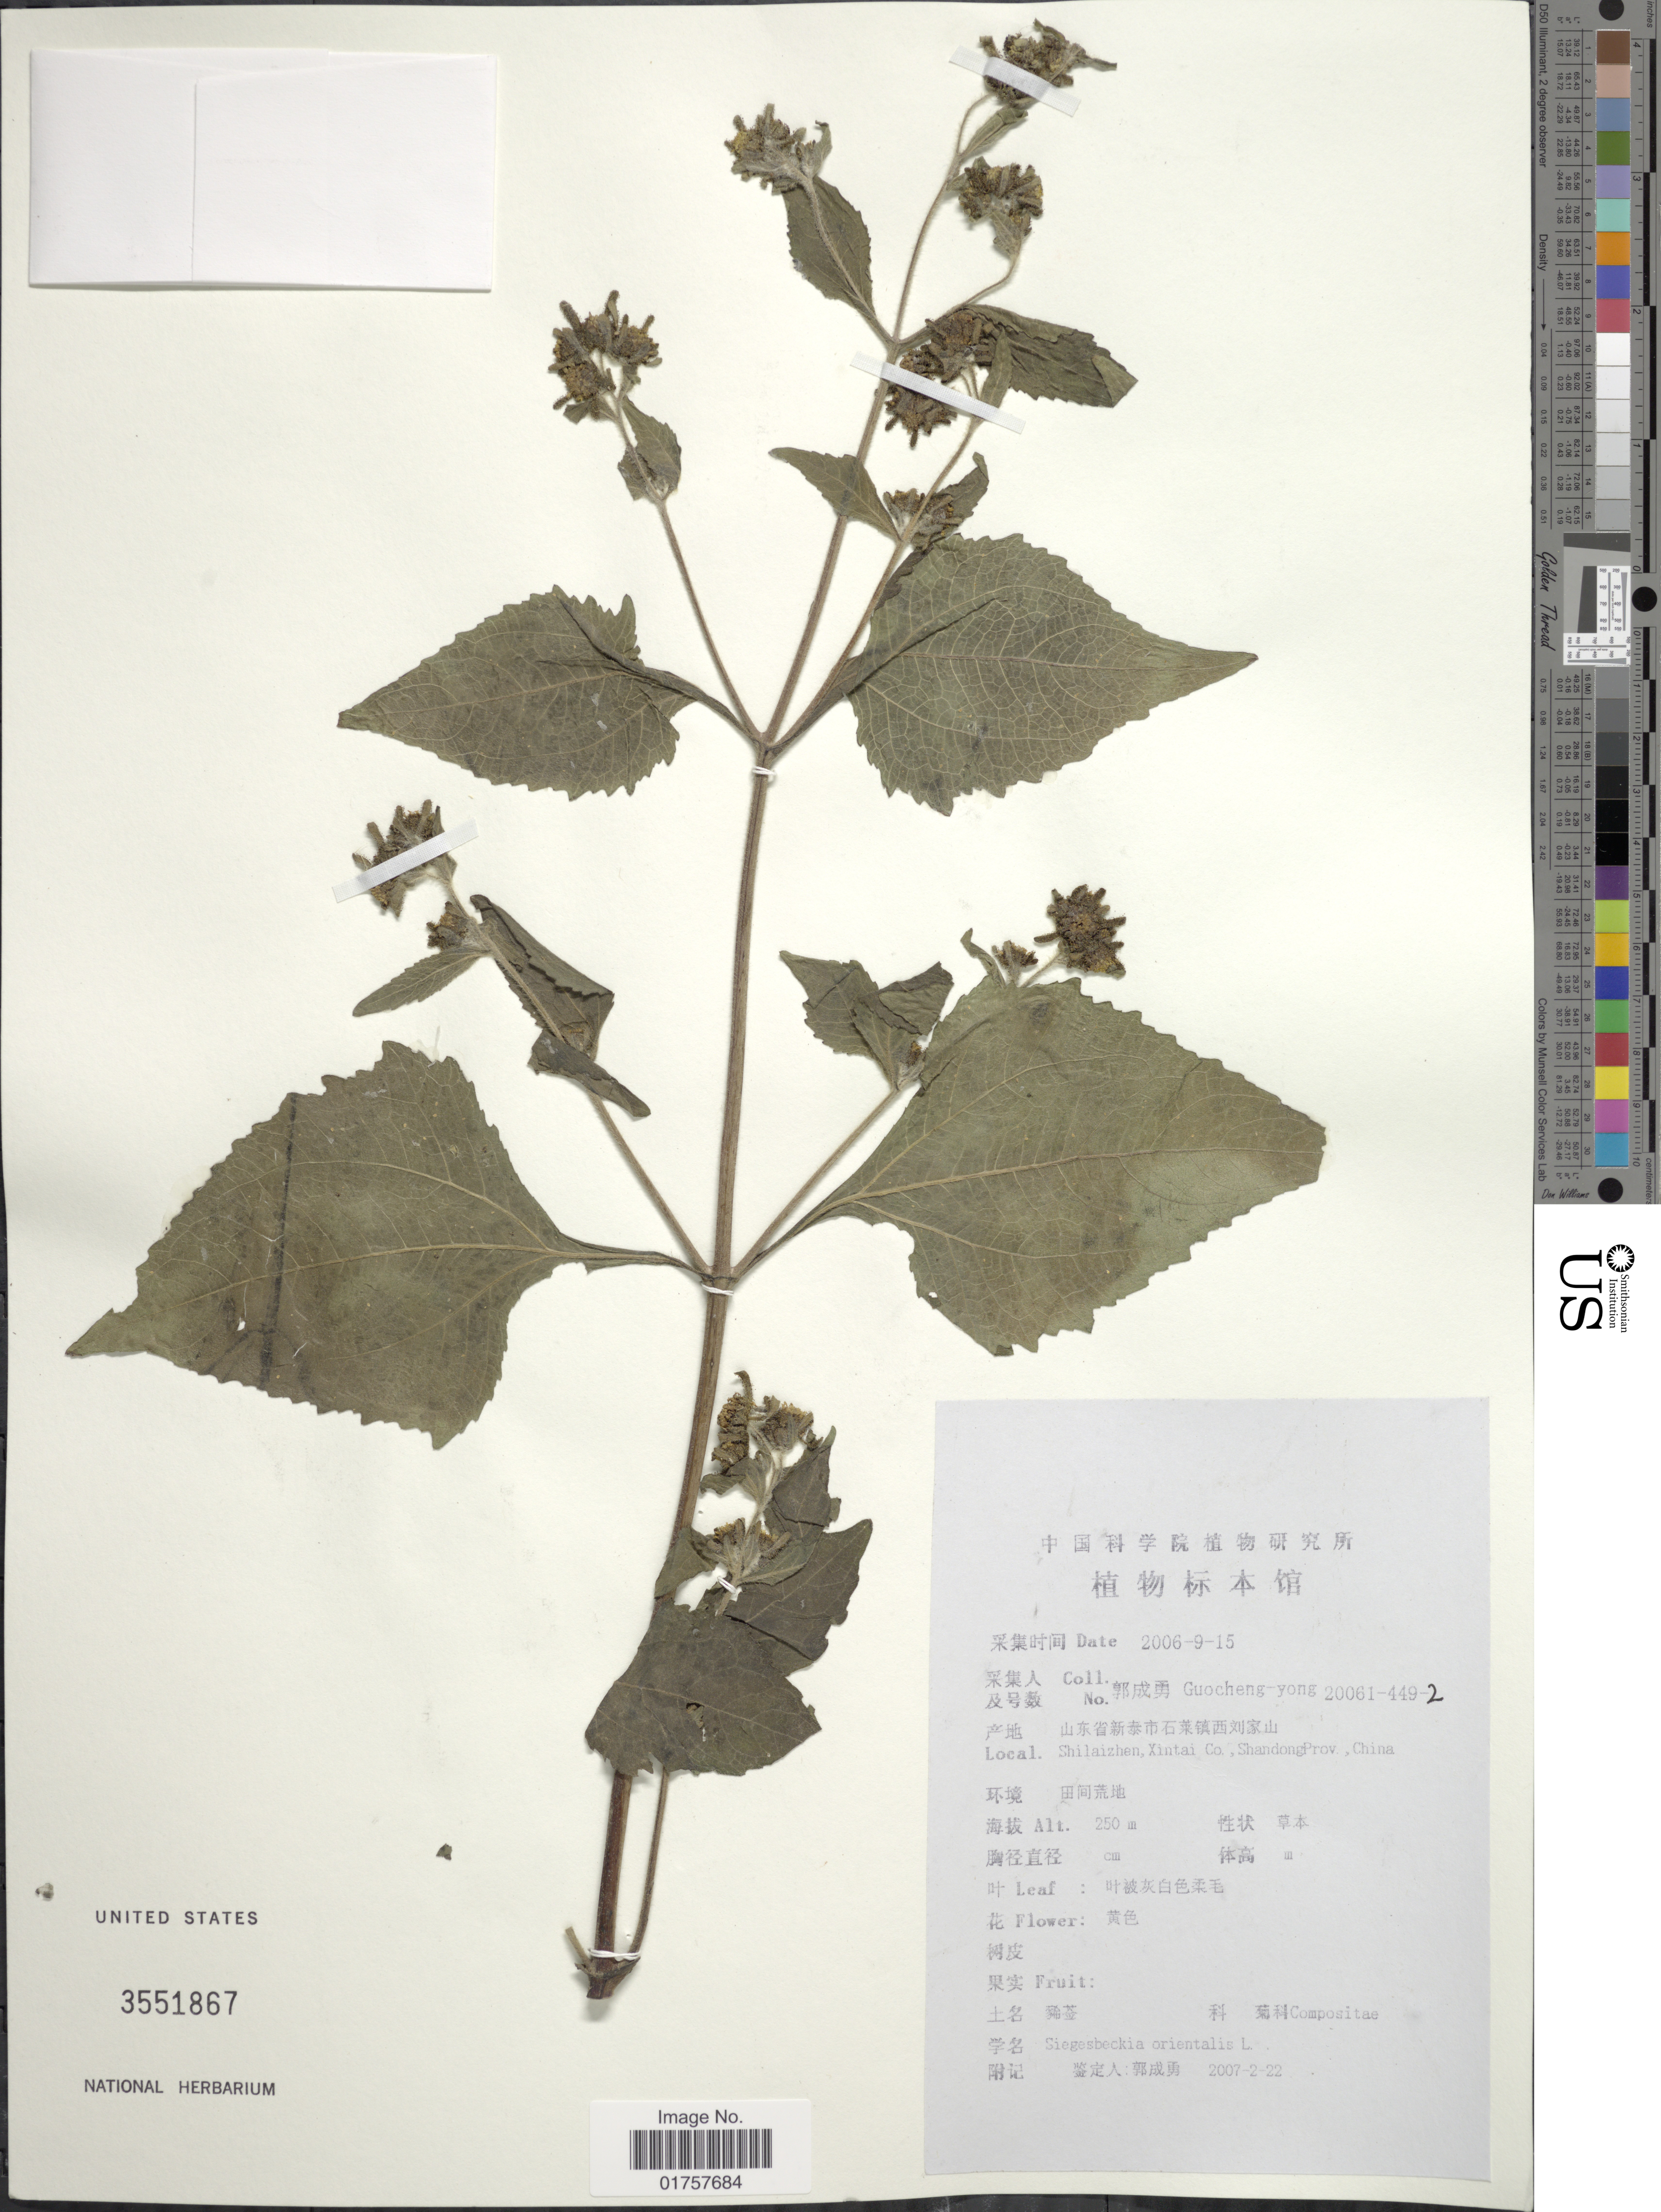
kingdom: Plantae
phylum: Tracheophyta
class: Magnoliopsida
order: Asterales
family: Asteraceae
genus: Sigesbeckia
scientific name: Sigesbeckia orientalis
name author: L.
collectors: Guo cheng-yong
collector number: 20061-449-2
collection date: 2007-02-22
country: China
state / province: Shandong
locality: Shilaizhen, Xintai Co.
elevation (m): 250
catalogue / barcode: US 3551867